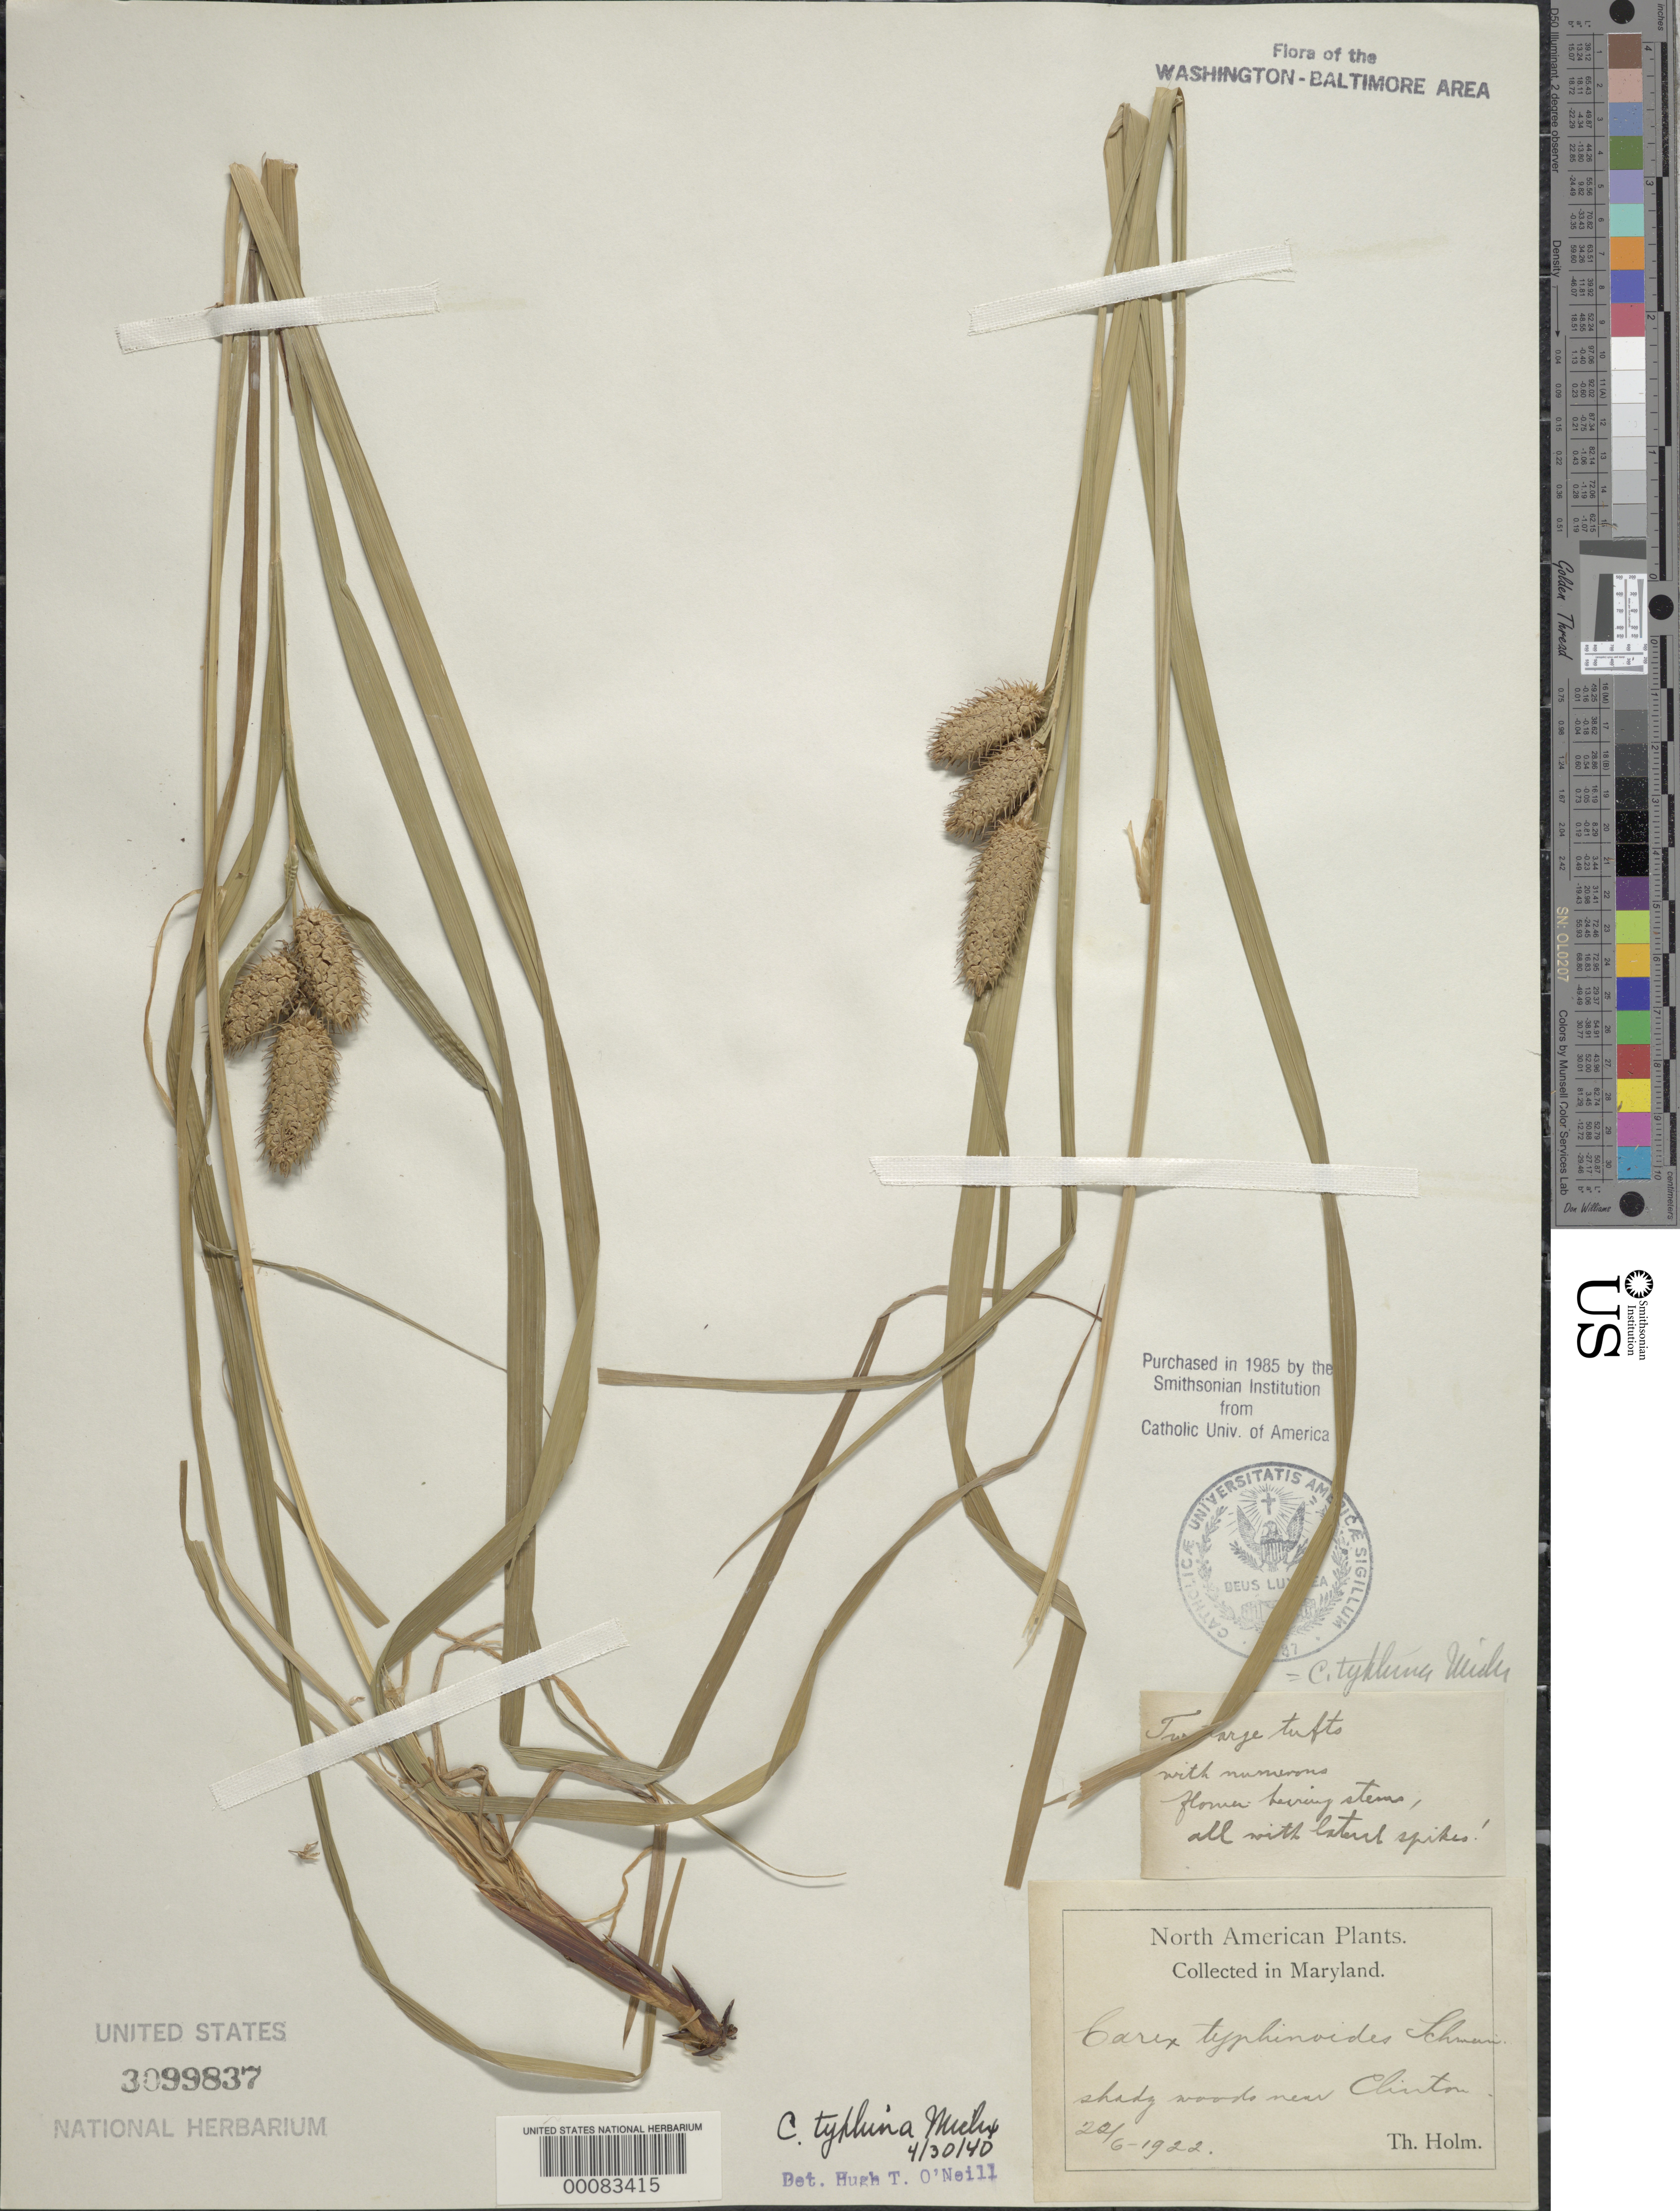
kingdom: Plantae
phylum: Tracheophyta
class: Liliopsida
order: Poales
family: Cyperaceae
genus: Carex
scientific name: Carex typhina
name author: Michx.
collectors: T. Holm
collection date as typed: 22 Jun 1922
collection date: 1922-06-22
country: United States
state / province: Maryland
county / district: Prince George's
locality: Near Clinton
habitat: Shady woods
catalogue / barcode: US 3099837